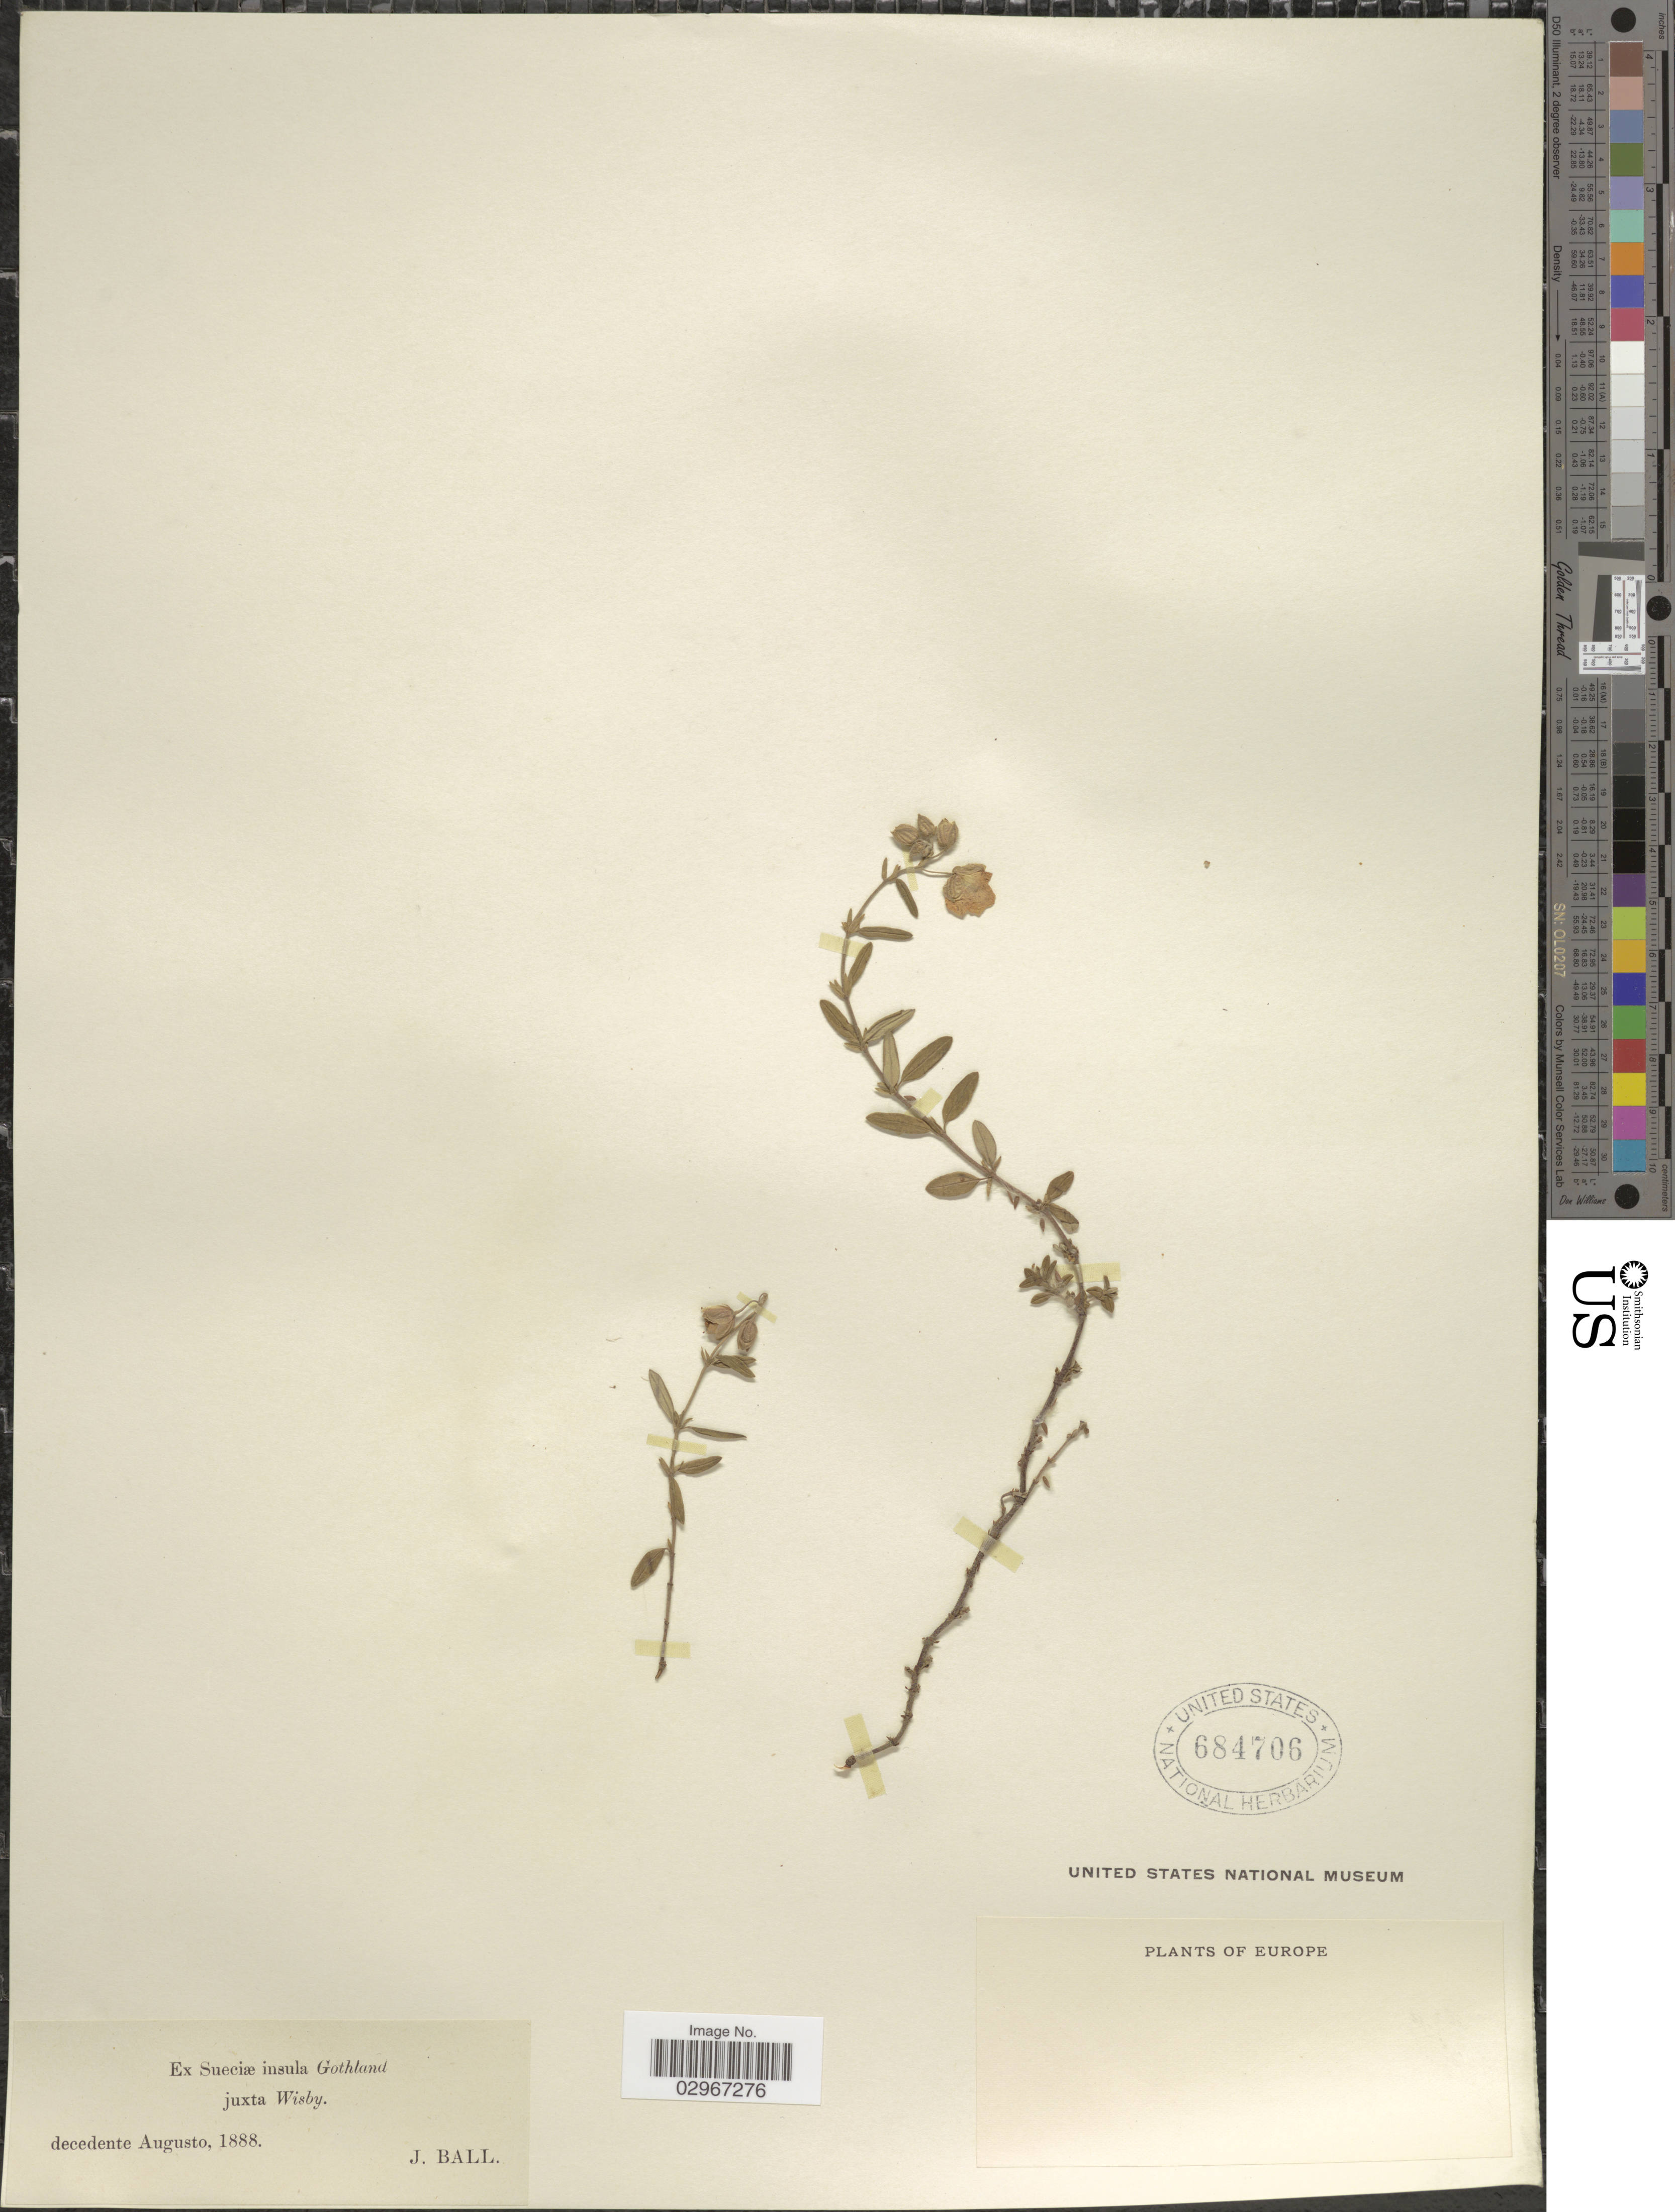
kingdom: Plantae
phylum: Tracheophyta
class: Magnoliopsida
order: Malvales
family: Cistaceae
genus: Helianthemum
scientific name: Helianthemum sp.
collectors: J. Ball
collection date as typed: decedente Augusto, 1888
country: Sweden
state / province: Gotland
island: Gotland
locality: Ex Sueciæ insula Gothland juxta Wisby, Europe.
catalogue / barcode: US 684706